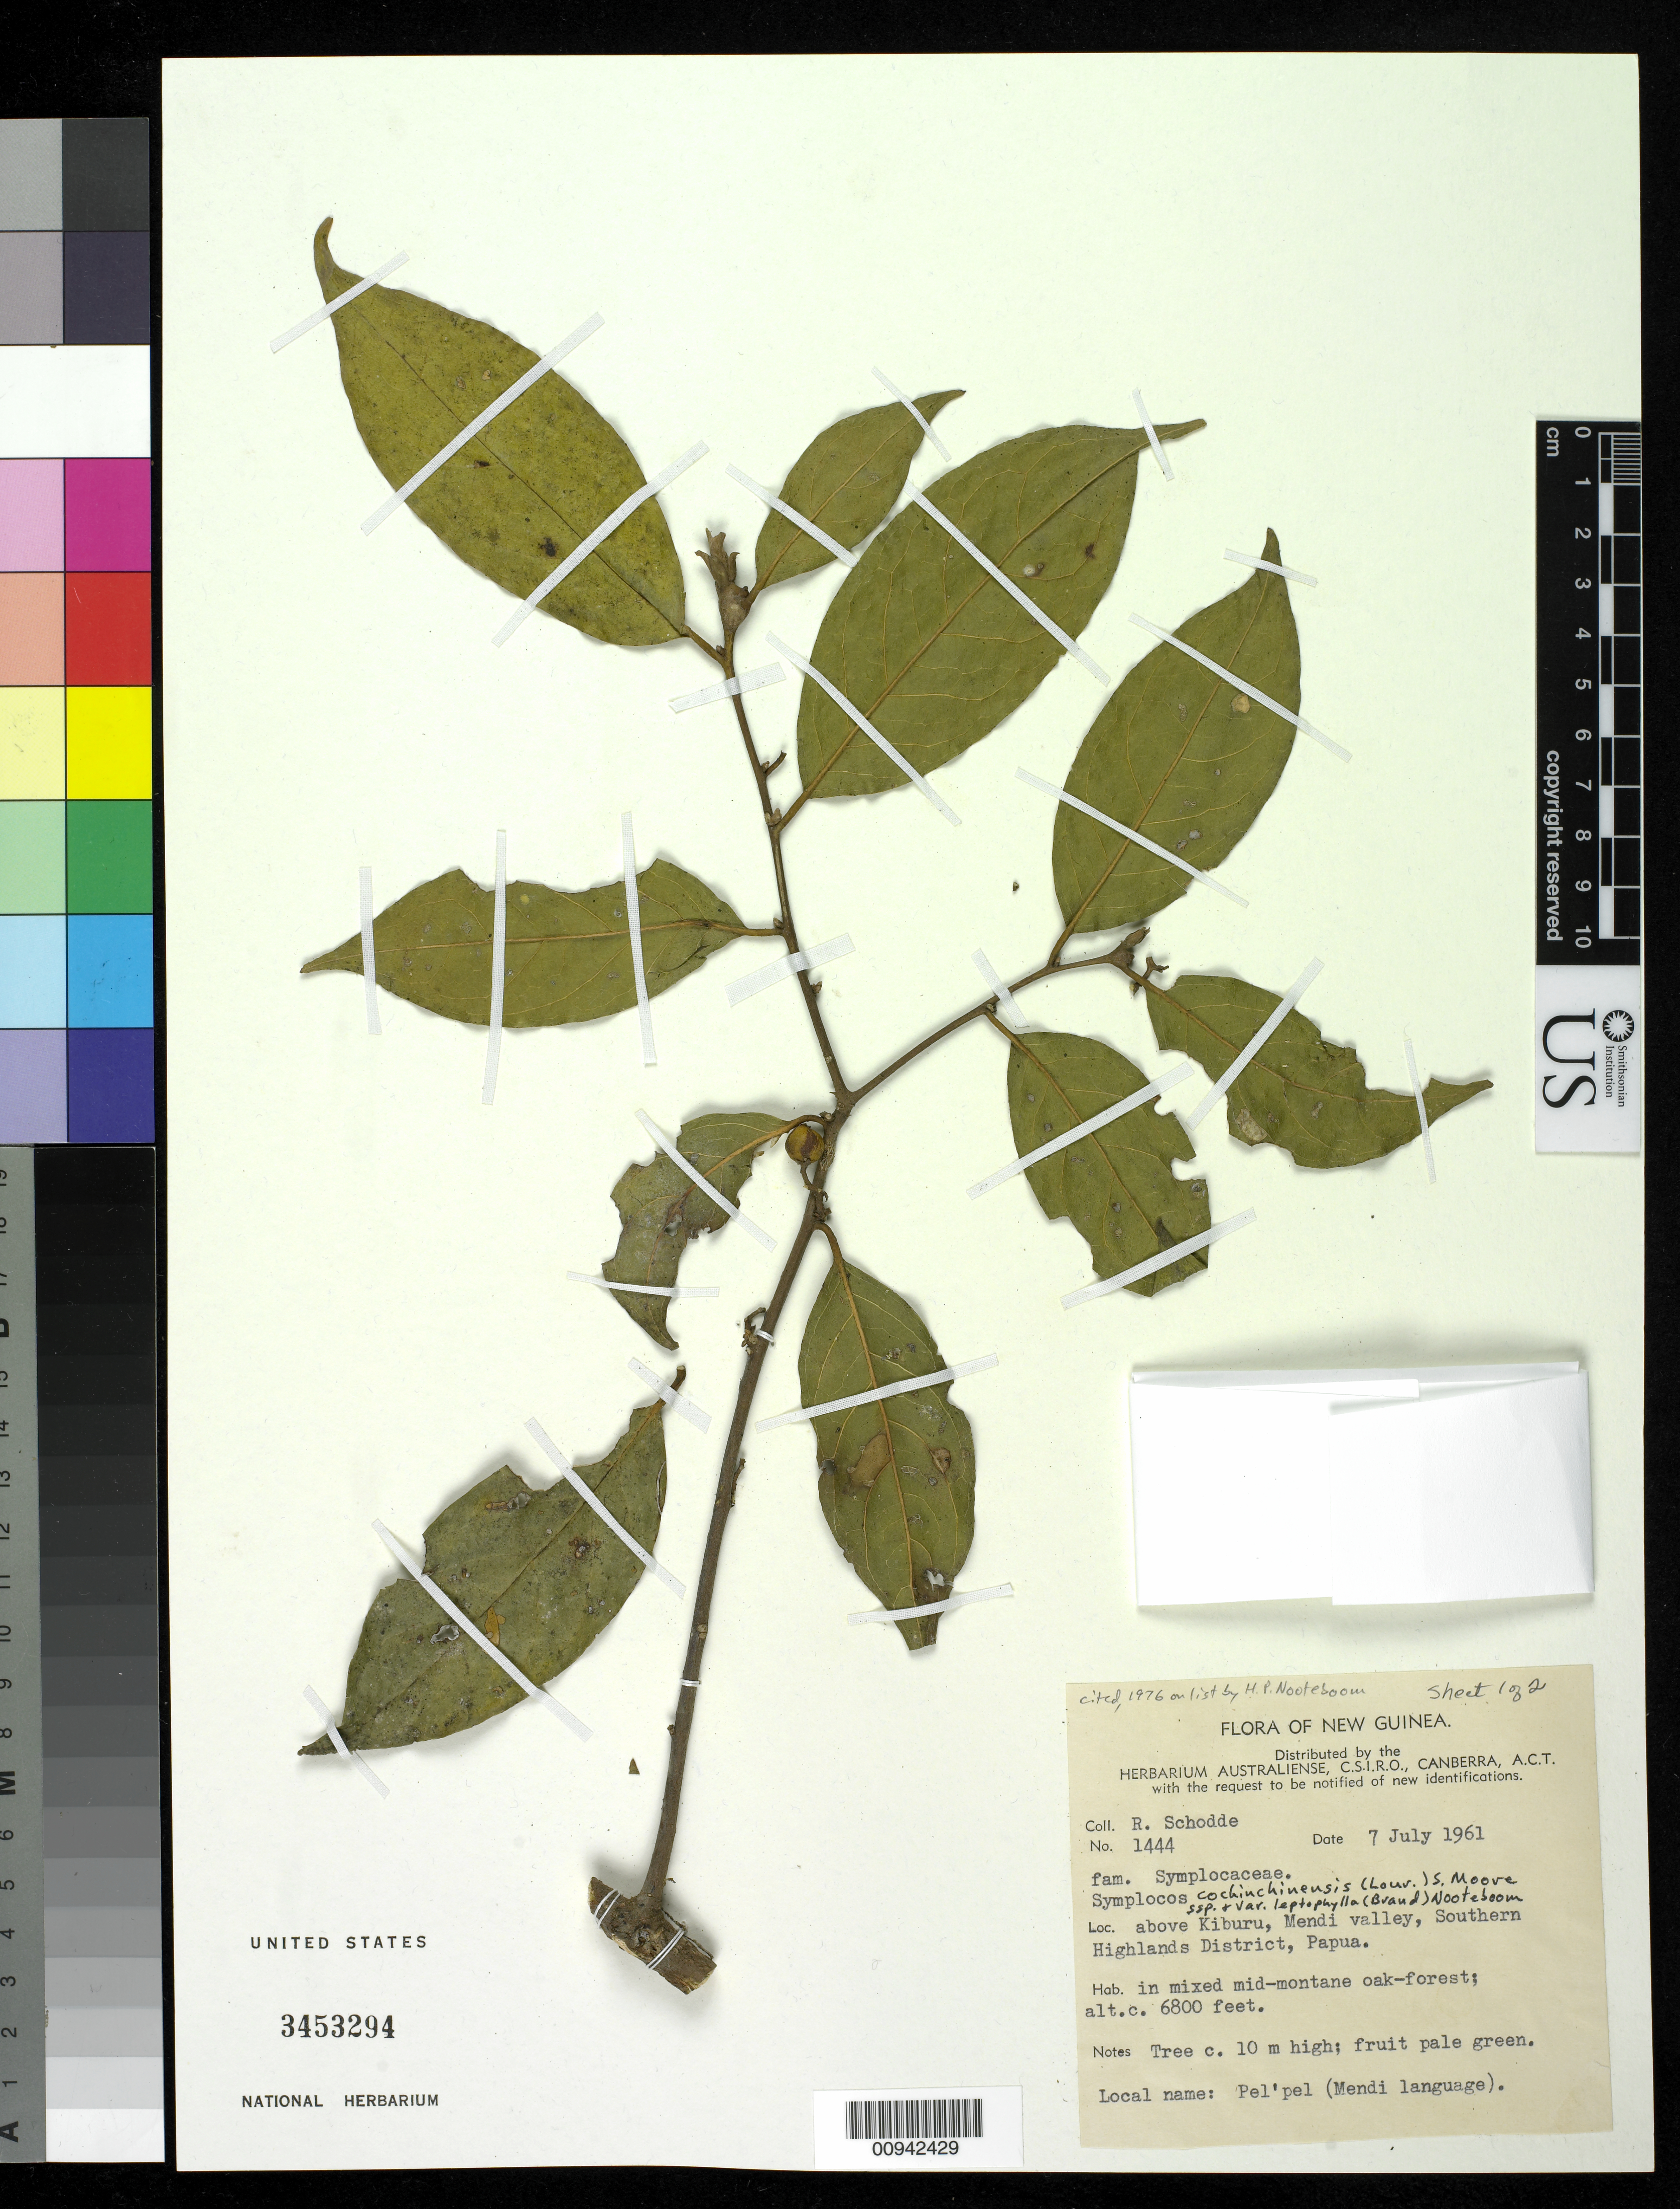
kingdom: Plantae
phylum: Tracheophyta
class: Magnoliopsida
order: Ericales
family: Symplocaceae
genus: Symplocos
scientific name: Symplocos cochinchinensis var. leptophylla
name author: (Brand) Noot.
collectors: R. Schodde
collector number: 1444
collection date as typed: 07 Jul 1961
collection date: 1961-07-07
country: Papua New Guinea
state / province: Southern Highlands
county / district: Mendi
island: New Guinea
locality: above Kiburu, Mendi valley, Southern Highlands District, Papua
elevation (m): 2073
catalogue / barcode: US 3453294